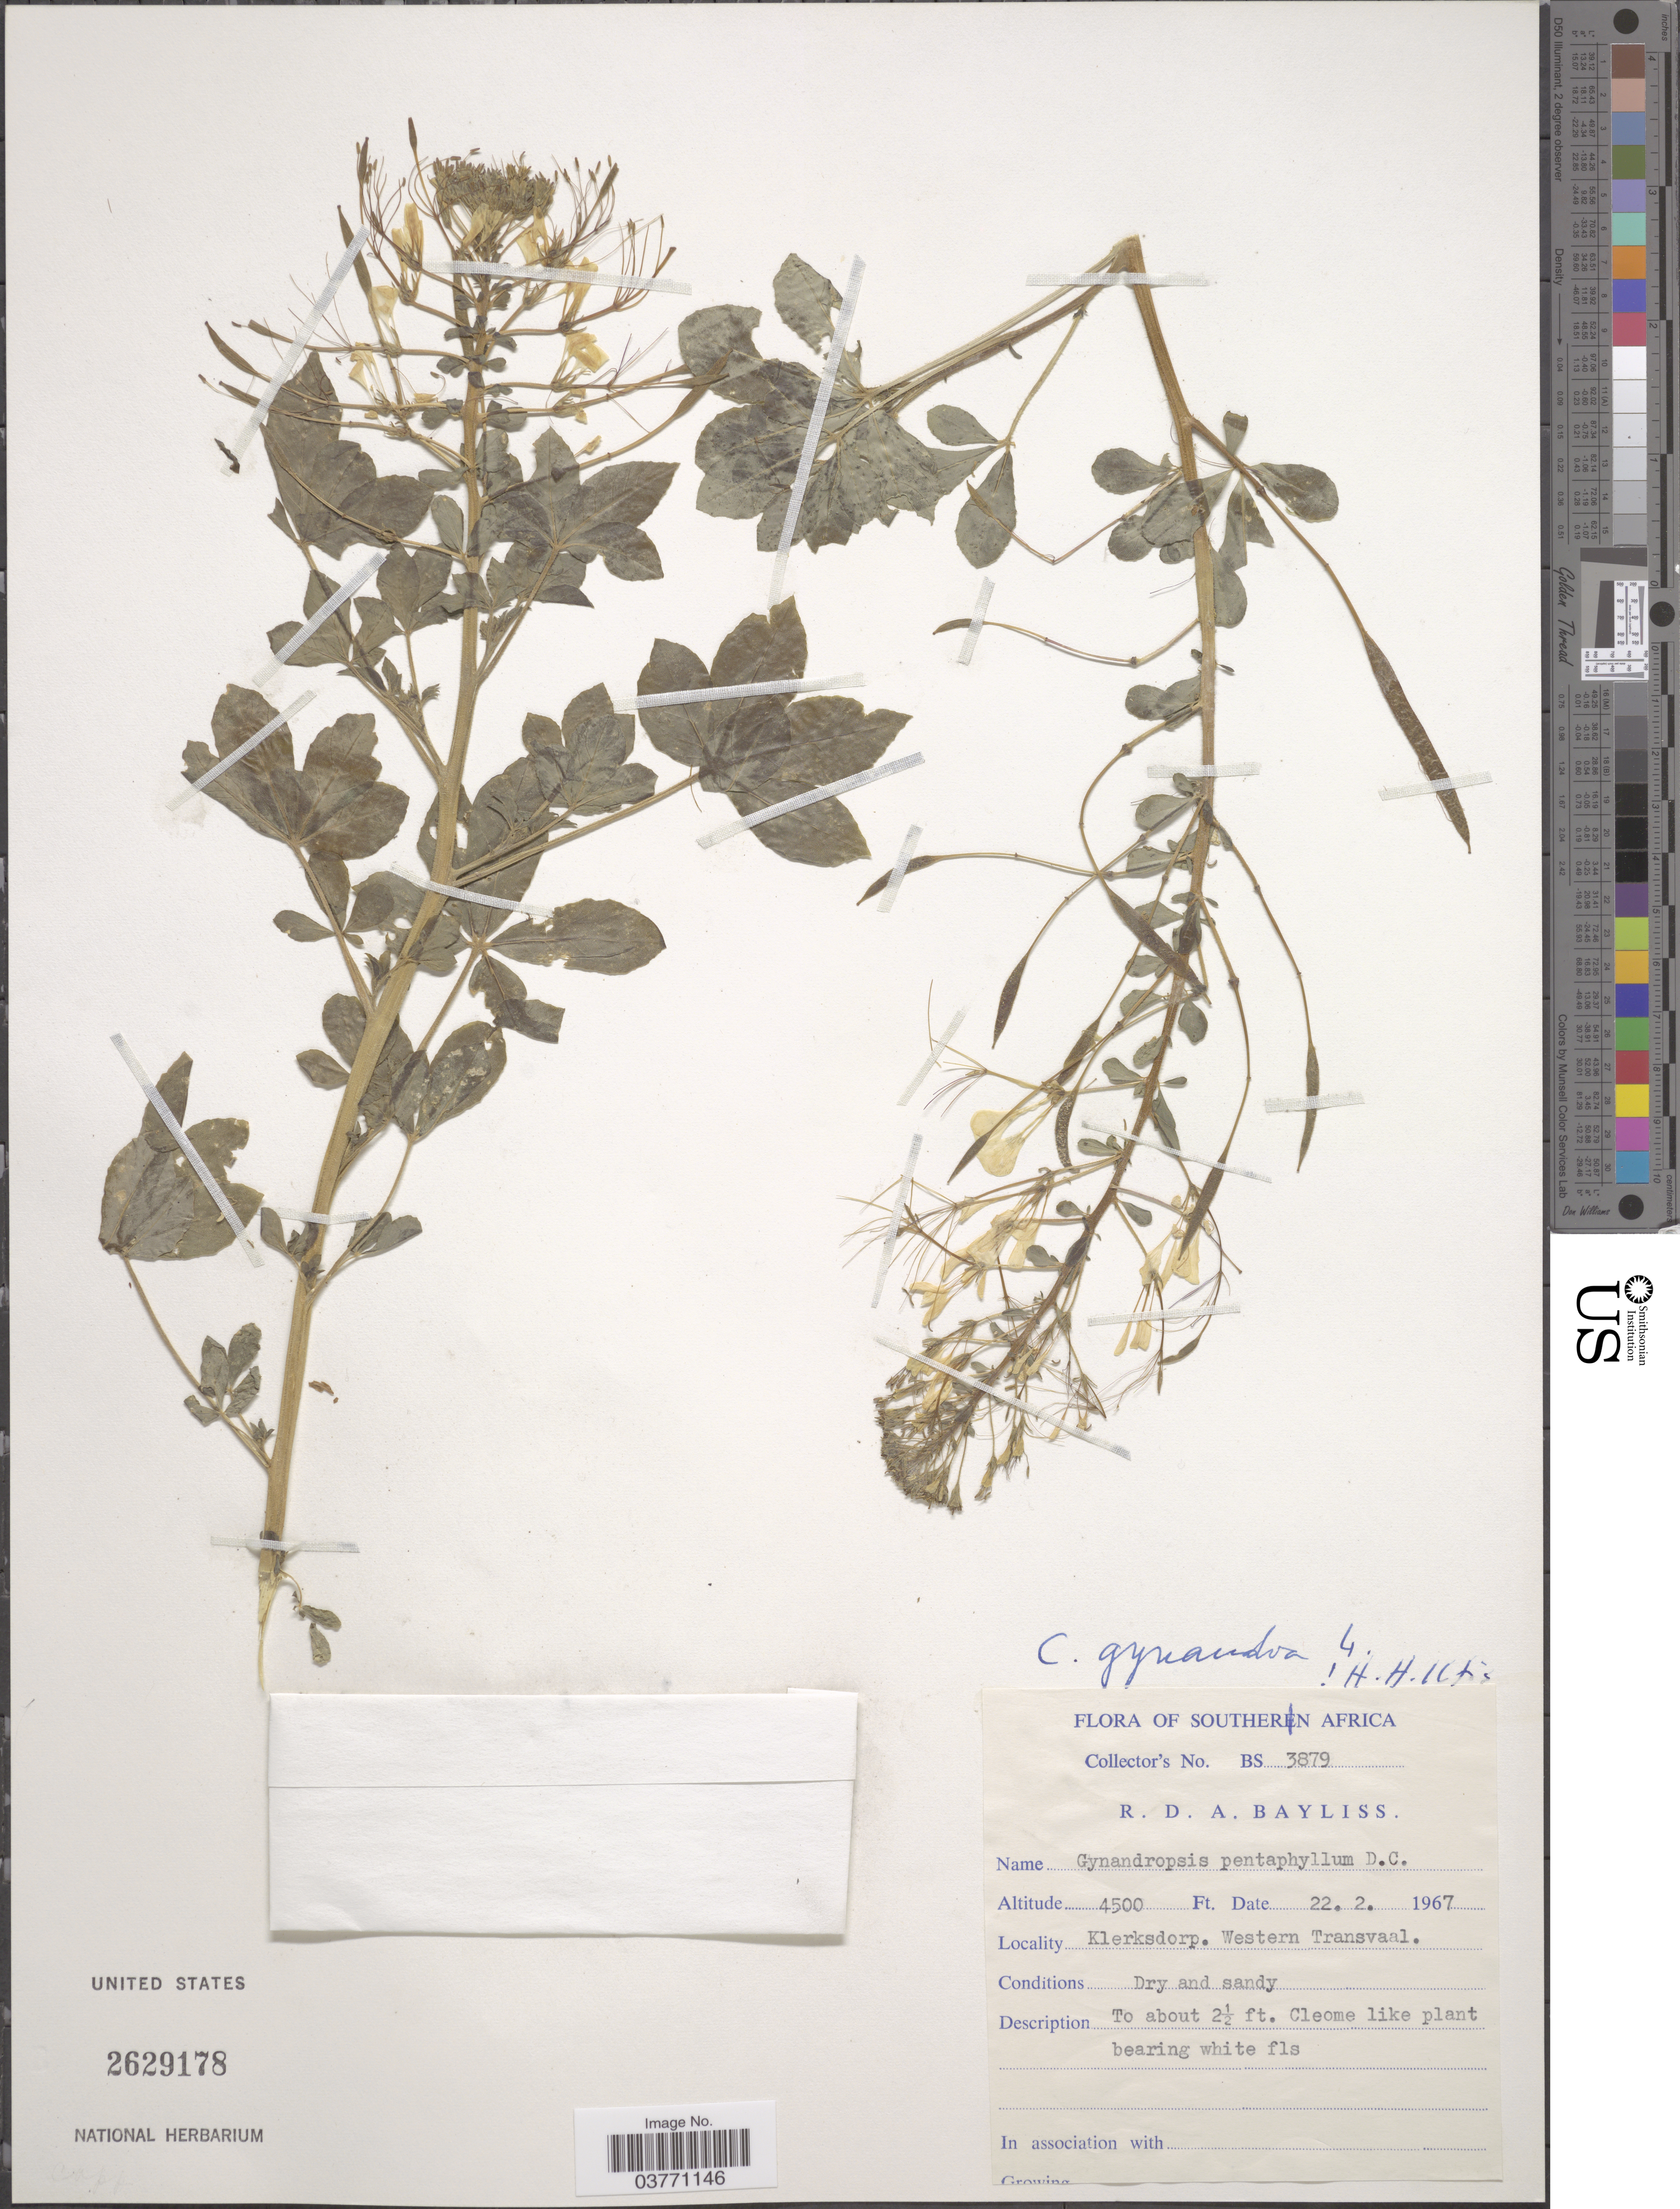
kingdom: Plantae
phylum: Tracheophyta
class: Magnoliopsida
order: Brassicales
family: Cleomaceae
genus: Gynandropsis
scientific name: Gynandropsis gynandra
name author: (L.) Briq.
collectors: R. Bayliss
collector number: BS3879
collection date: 1967-02-22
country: South Africa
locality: Southern Africa. Klerksdorp. Western Transvaal.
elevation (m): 1372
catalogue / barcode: US 2629178